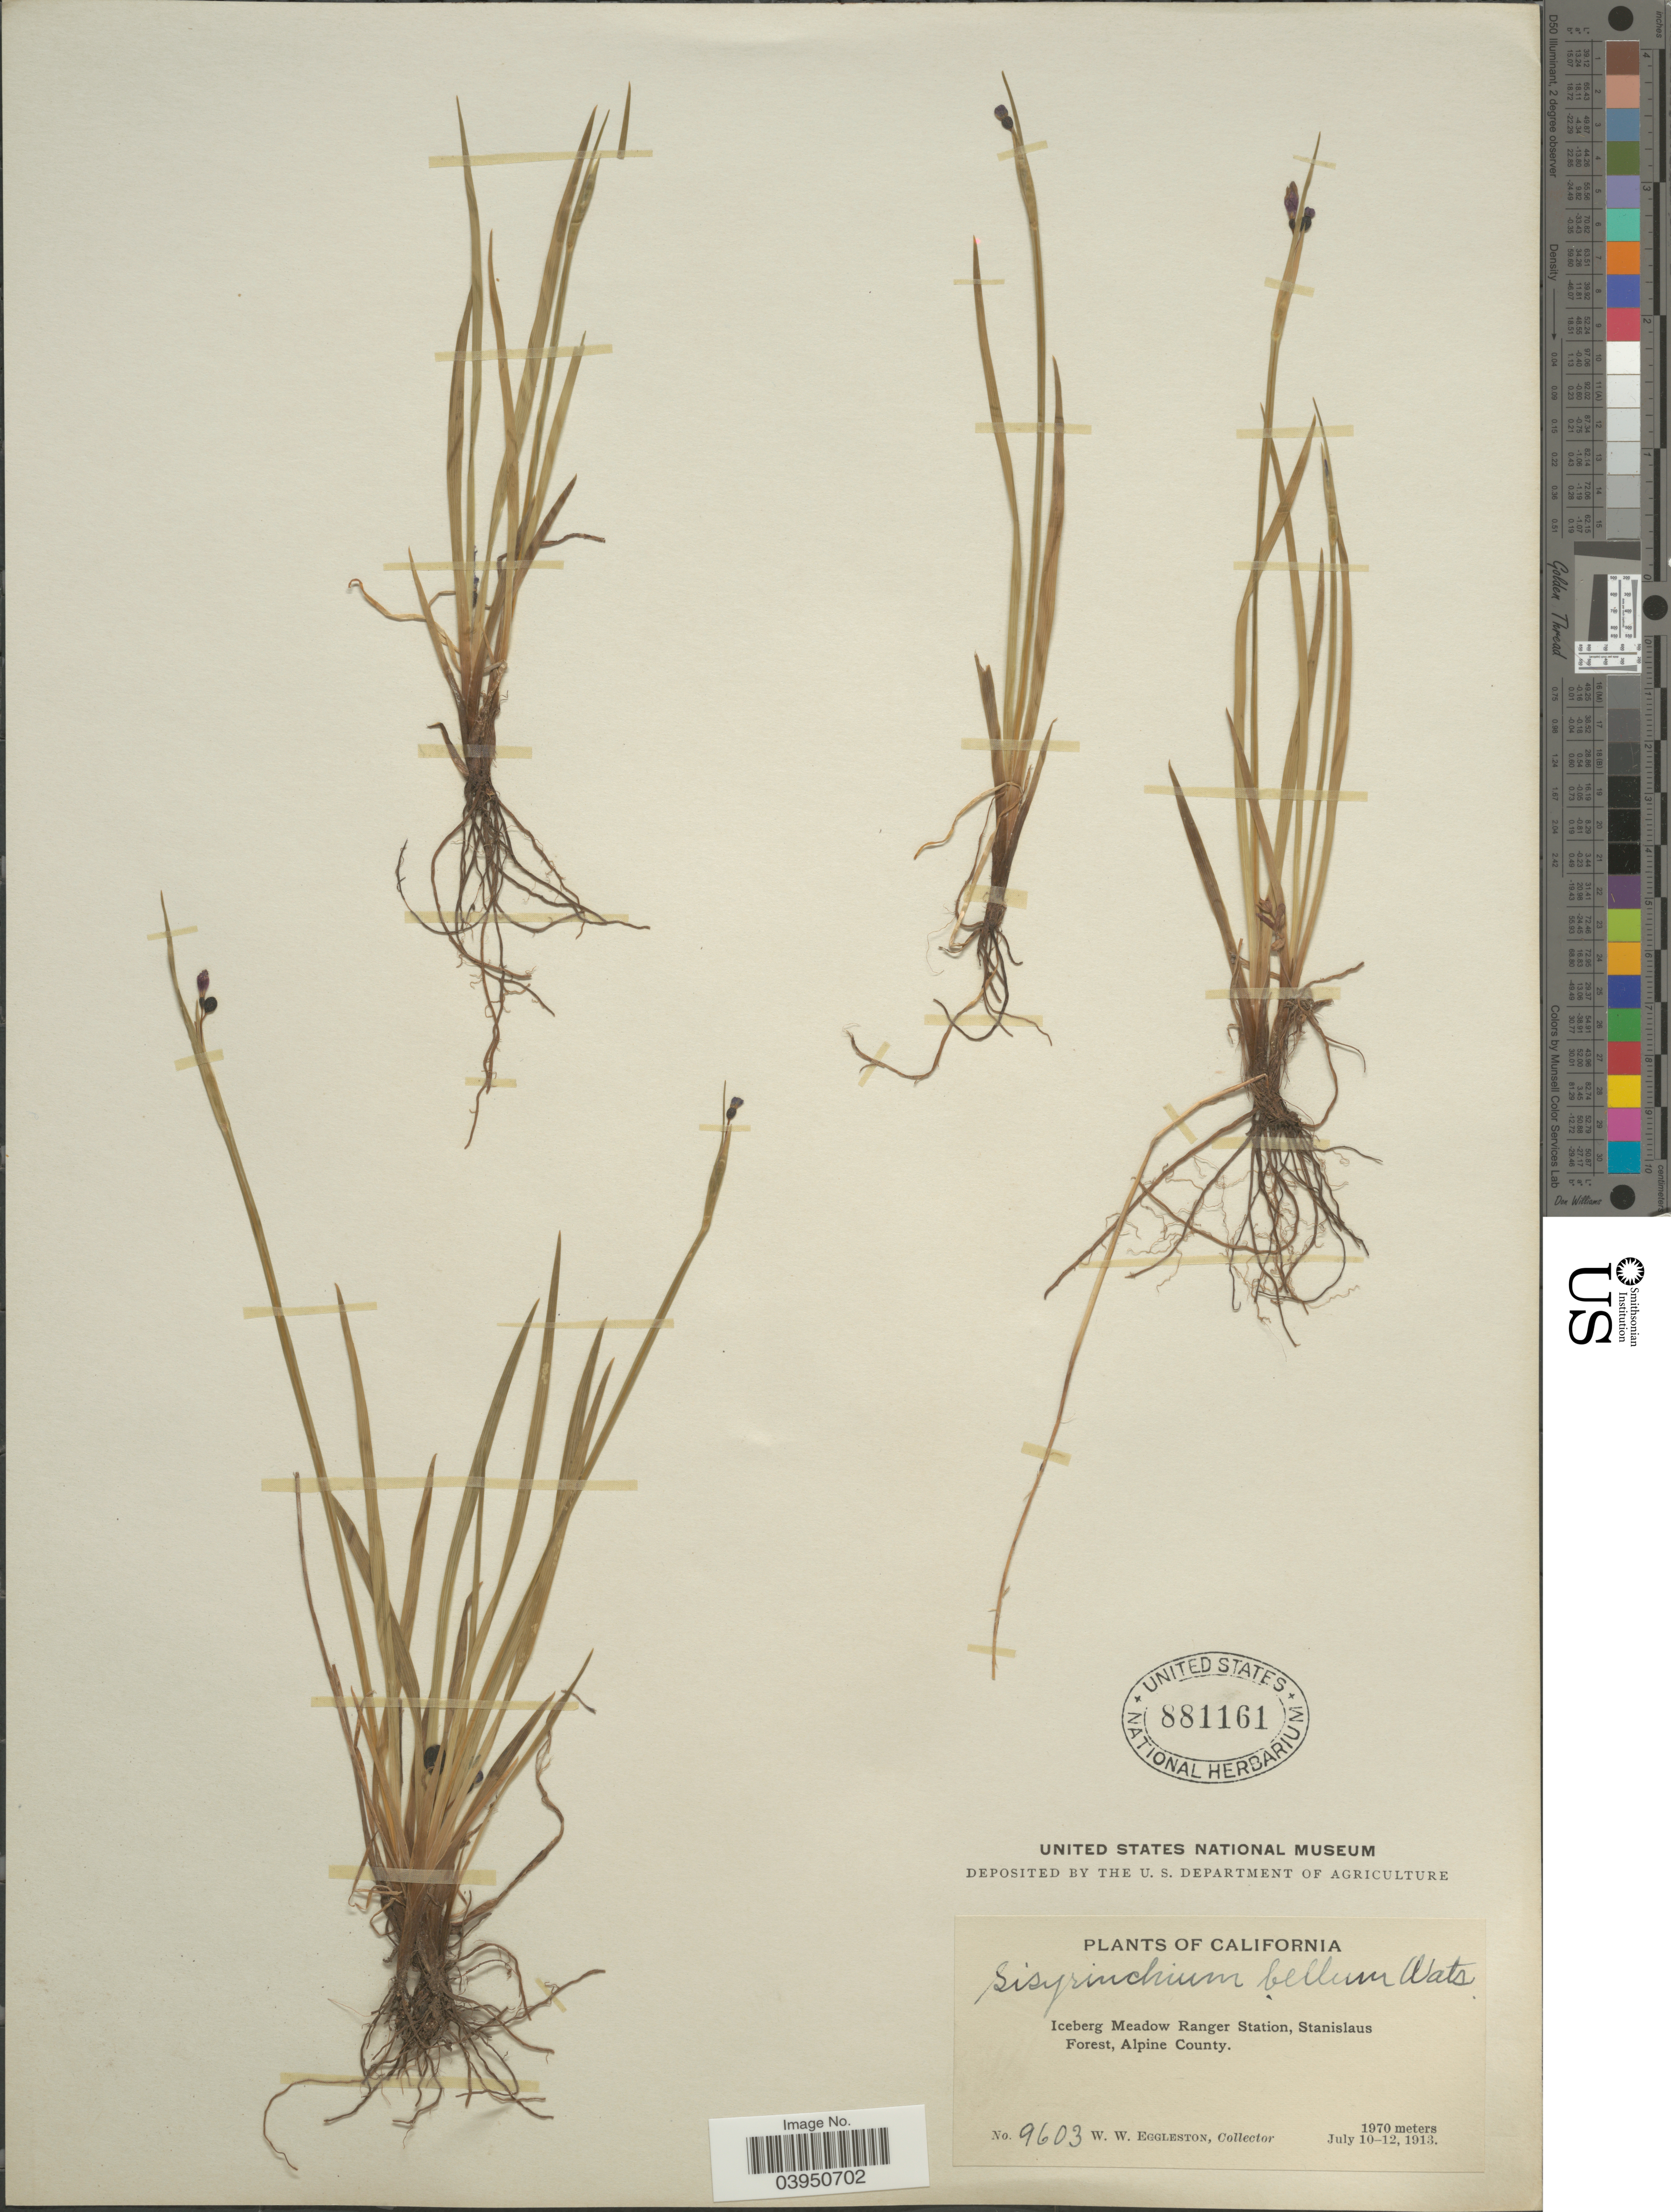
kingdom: Plantae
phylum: Tracheophyta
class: Liliopsida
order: Asparagales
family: Iridaceae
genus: Sisyrinchium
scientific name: Sisyrinchium bellum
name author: S. Watson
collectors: W. W. Eggleston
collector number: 9603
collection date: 1913-07-10/1913-07-12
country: United States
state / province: California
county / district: Alpine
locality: Iceberg Meadow Ranger Station, Stanislaus Forest, Alpine County.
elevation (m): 1970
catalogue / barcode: US 881161